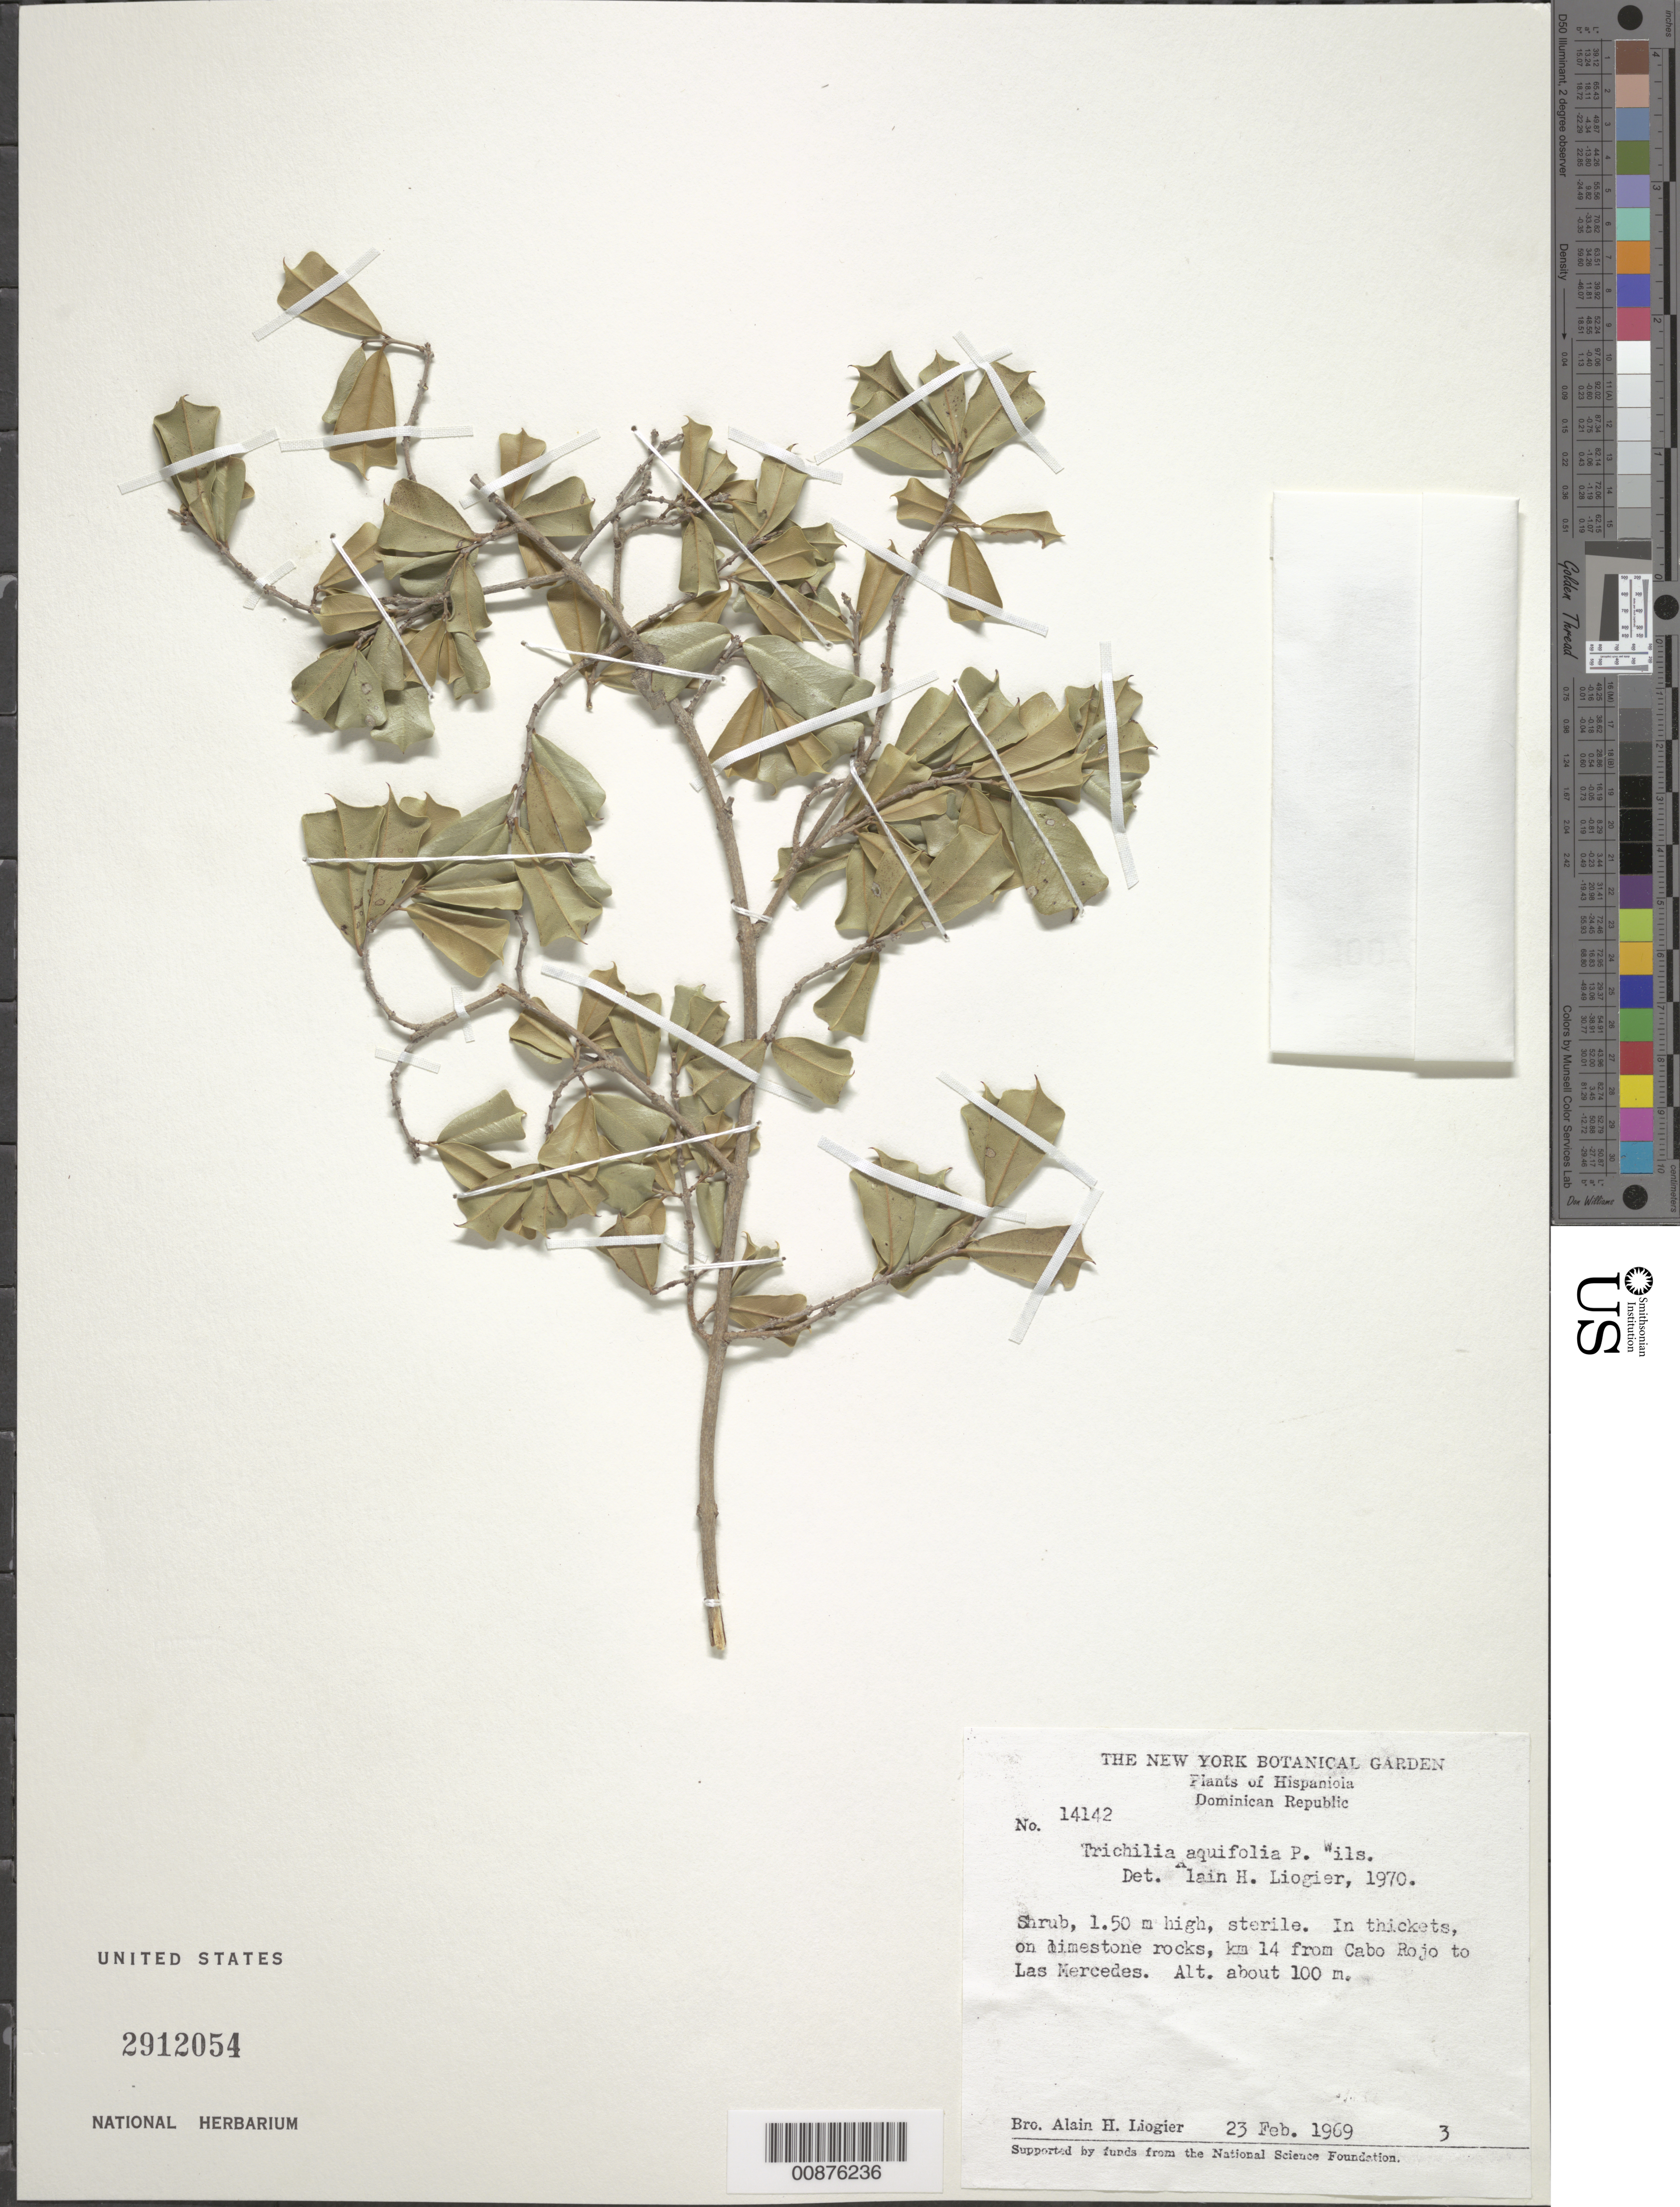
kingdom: Plantae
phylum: Tracheophyta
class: Magnoliopsida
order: Sapindales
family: Meliaceae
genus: Trichilia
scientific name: Trichilia aquifolia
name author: P. Wilson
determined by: Acevedo-Rodríguez, P., (BOT), Smithsonian Institution - National Museum of Natural History (UNITED STATES)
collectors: A. H. Liogier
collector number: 14142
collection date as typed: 23 Feb 1969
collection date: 1969-02-23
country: Dominican Republic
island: Hispaniola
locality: Km 14 from Cabo Rojo to Las Mercedes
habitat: In thickets on limestone rocks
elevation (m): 100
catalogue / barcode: US 2912054